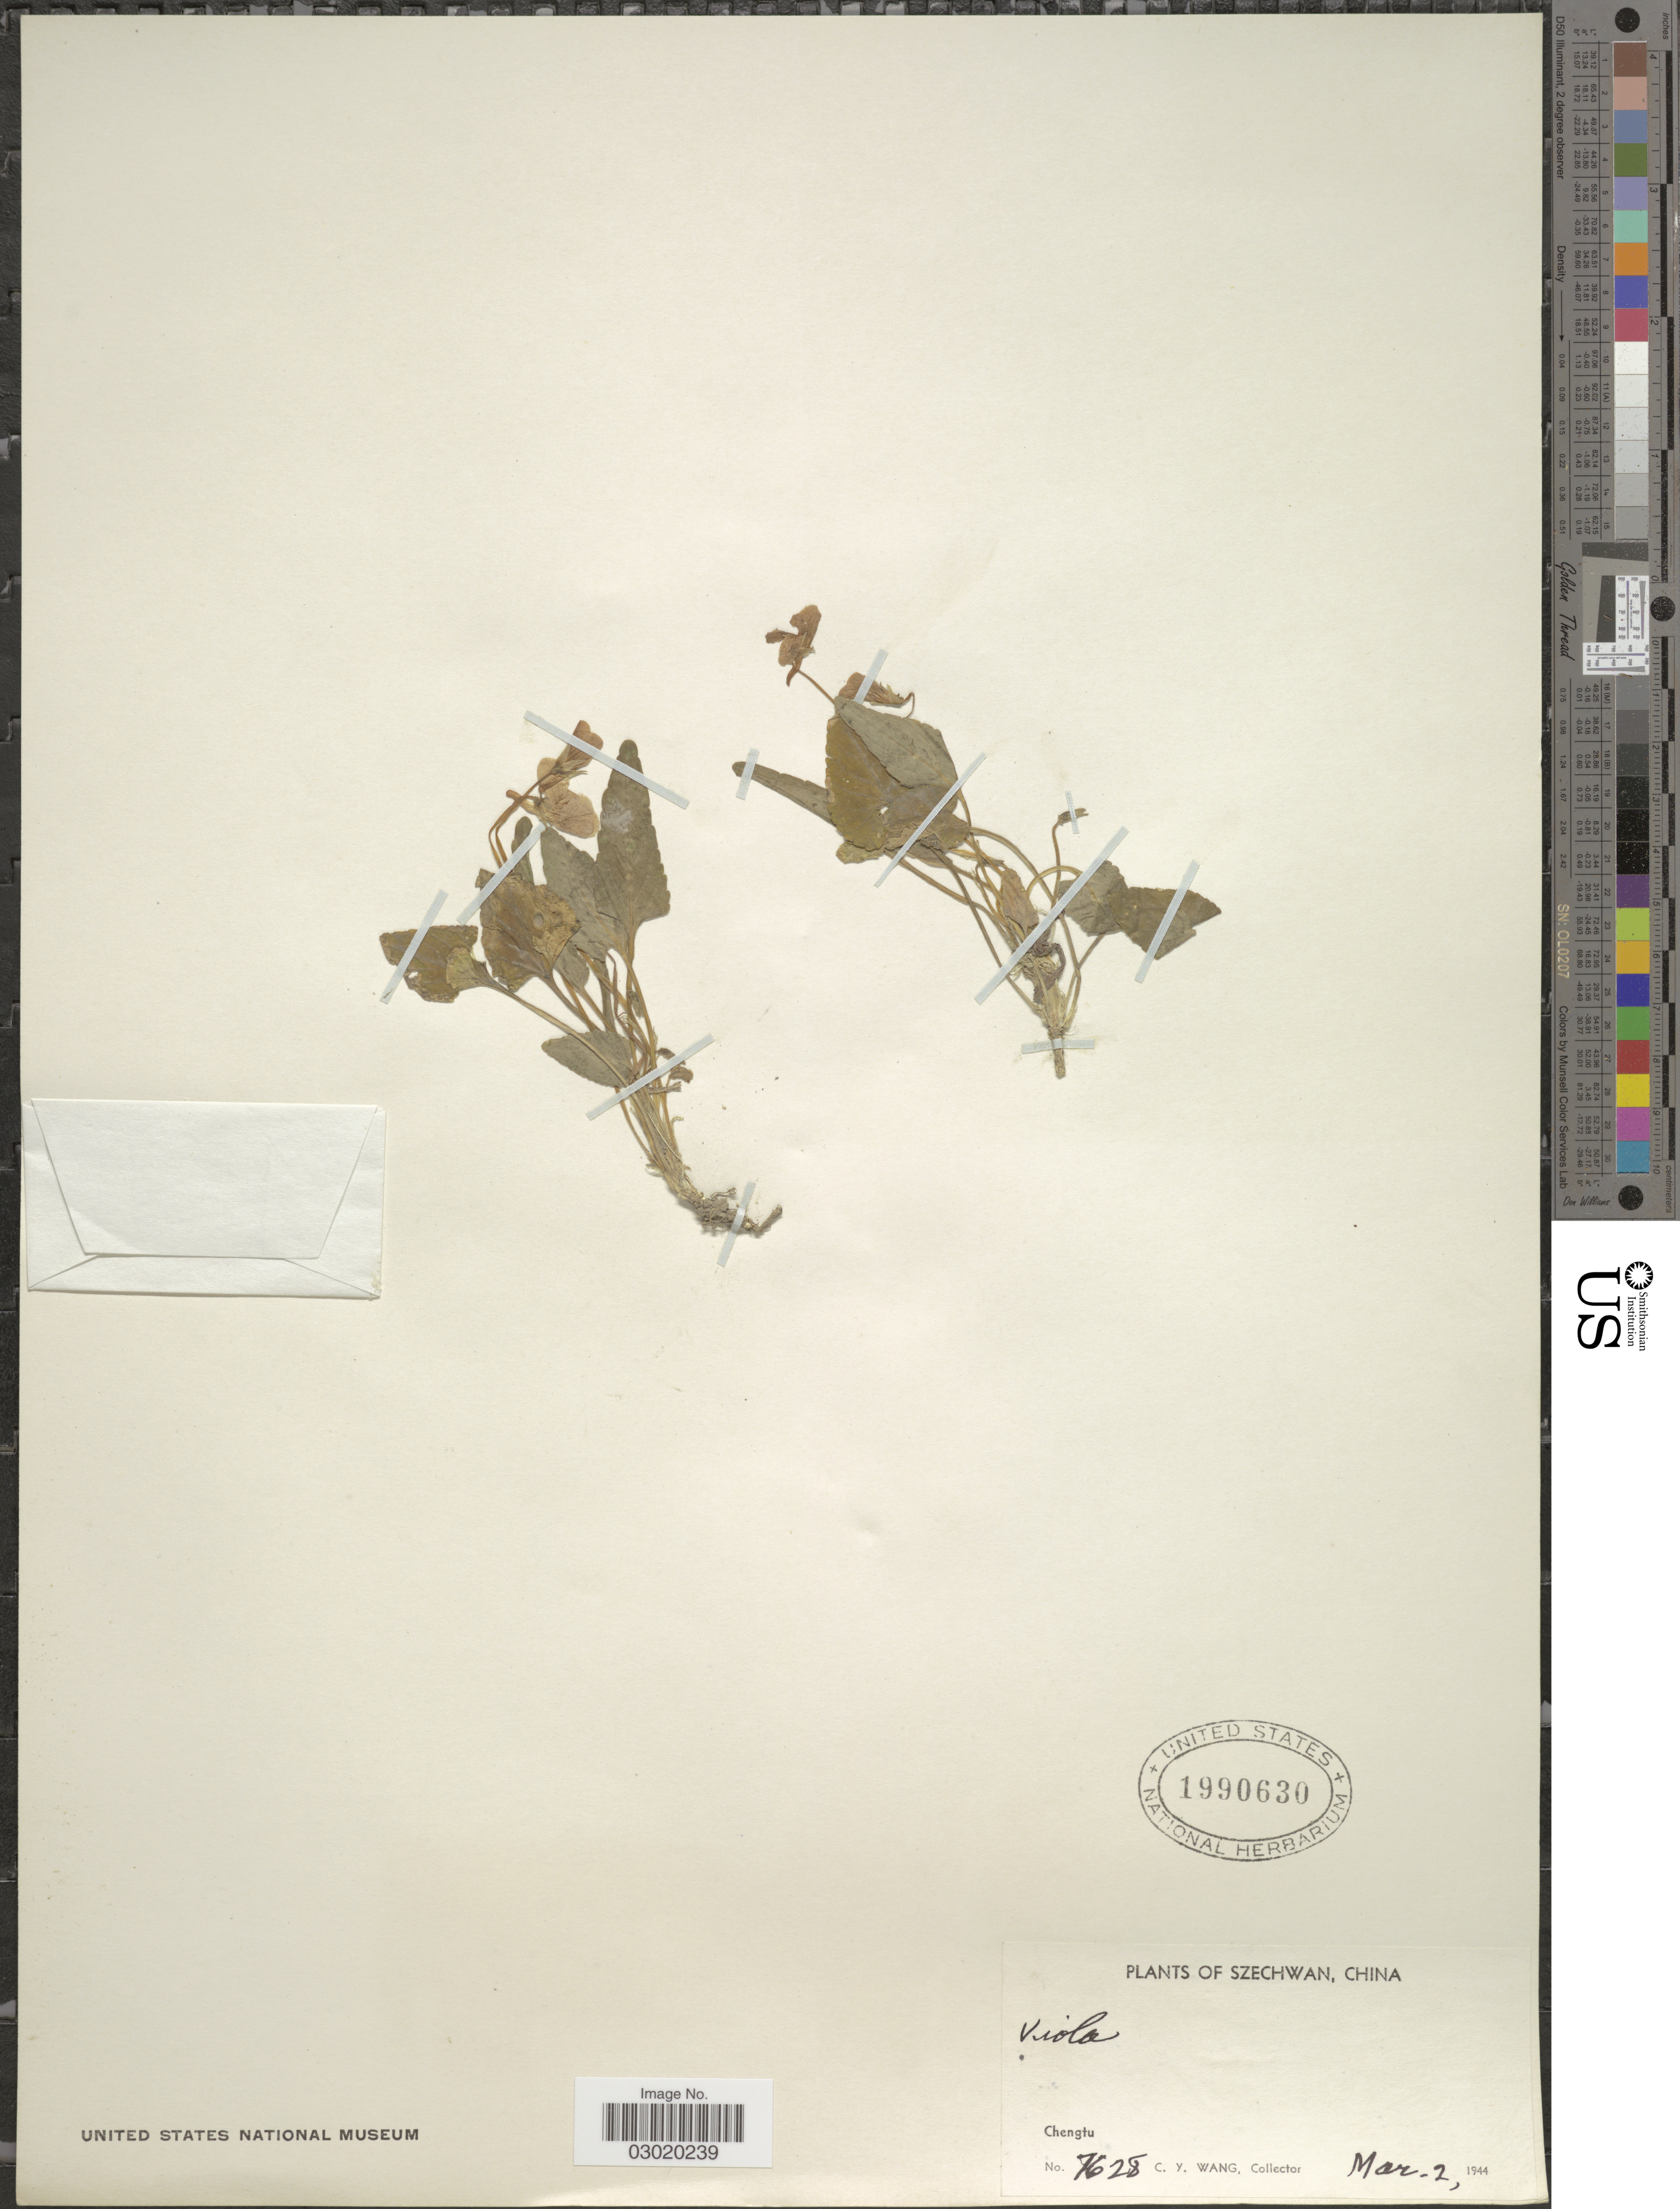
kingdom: Plantae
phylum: Tracheophyta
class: Magnoliopsida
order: Malpighiales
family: Violaceae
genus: Viola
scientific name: Viola sp.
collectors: C. y. Wang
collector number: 7628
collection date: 1944-03-02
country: China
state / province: Sichuan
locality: Szechwan, China, Chengtu.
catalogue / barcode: US 1990630